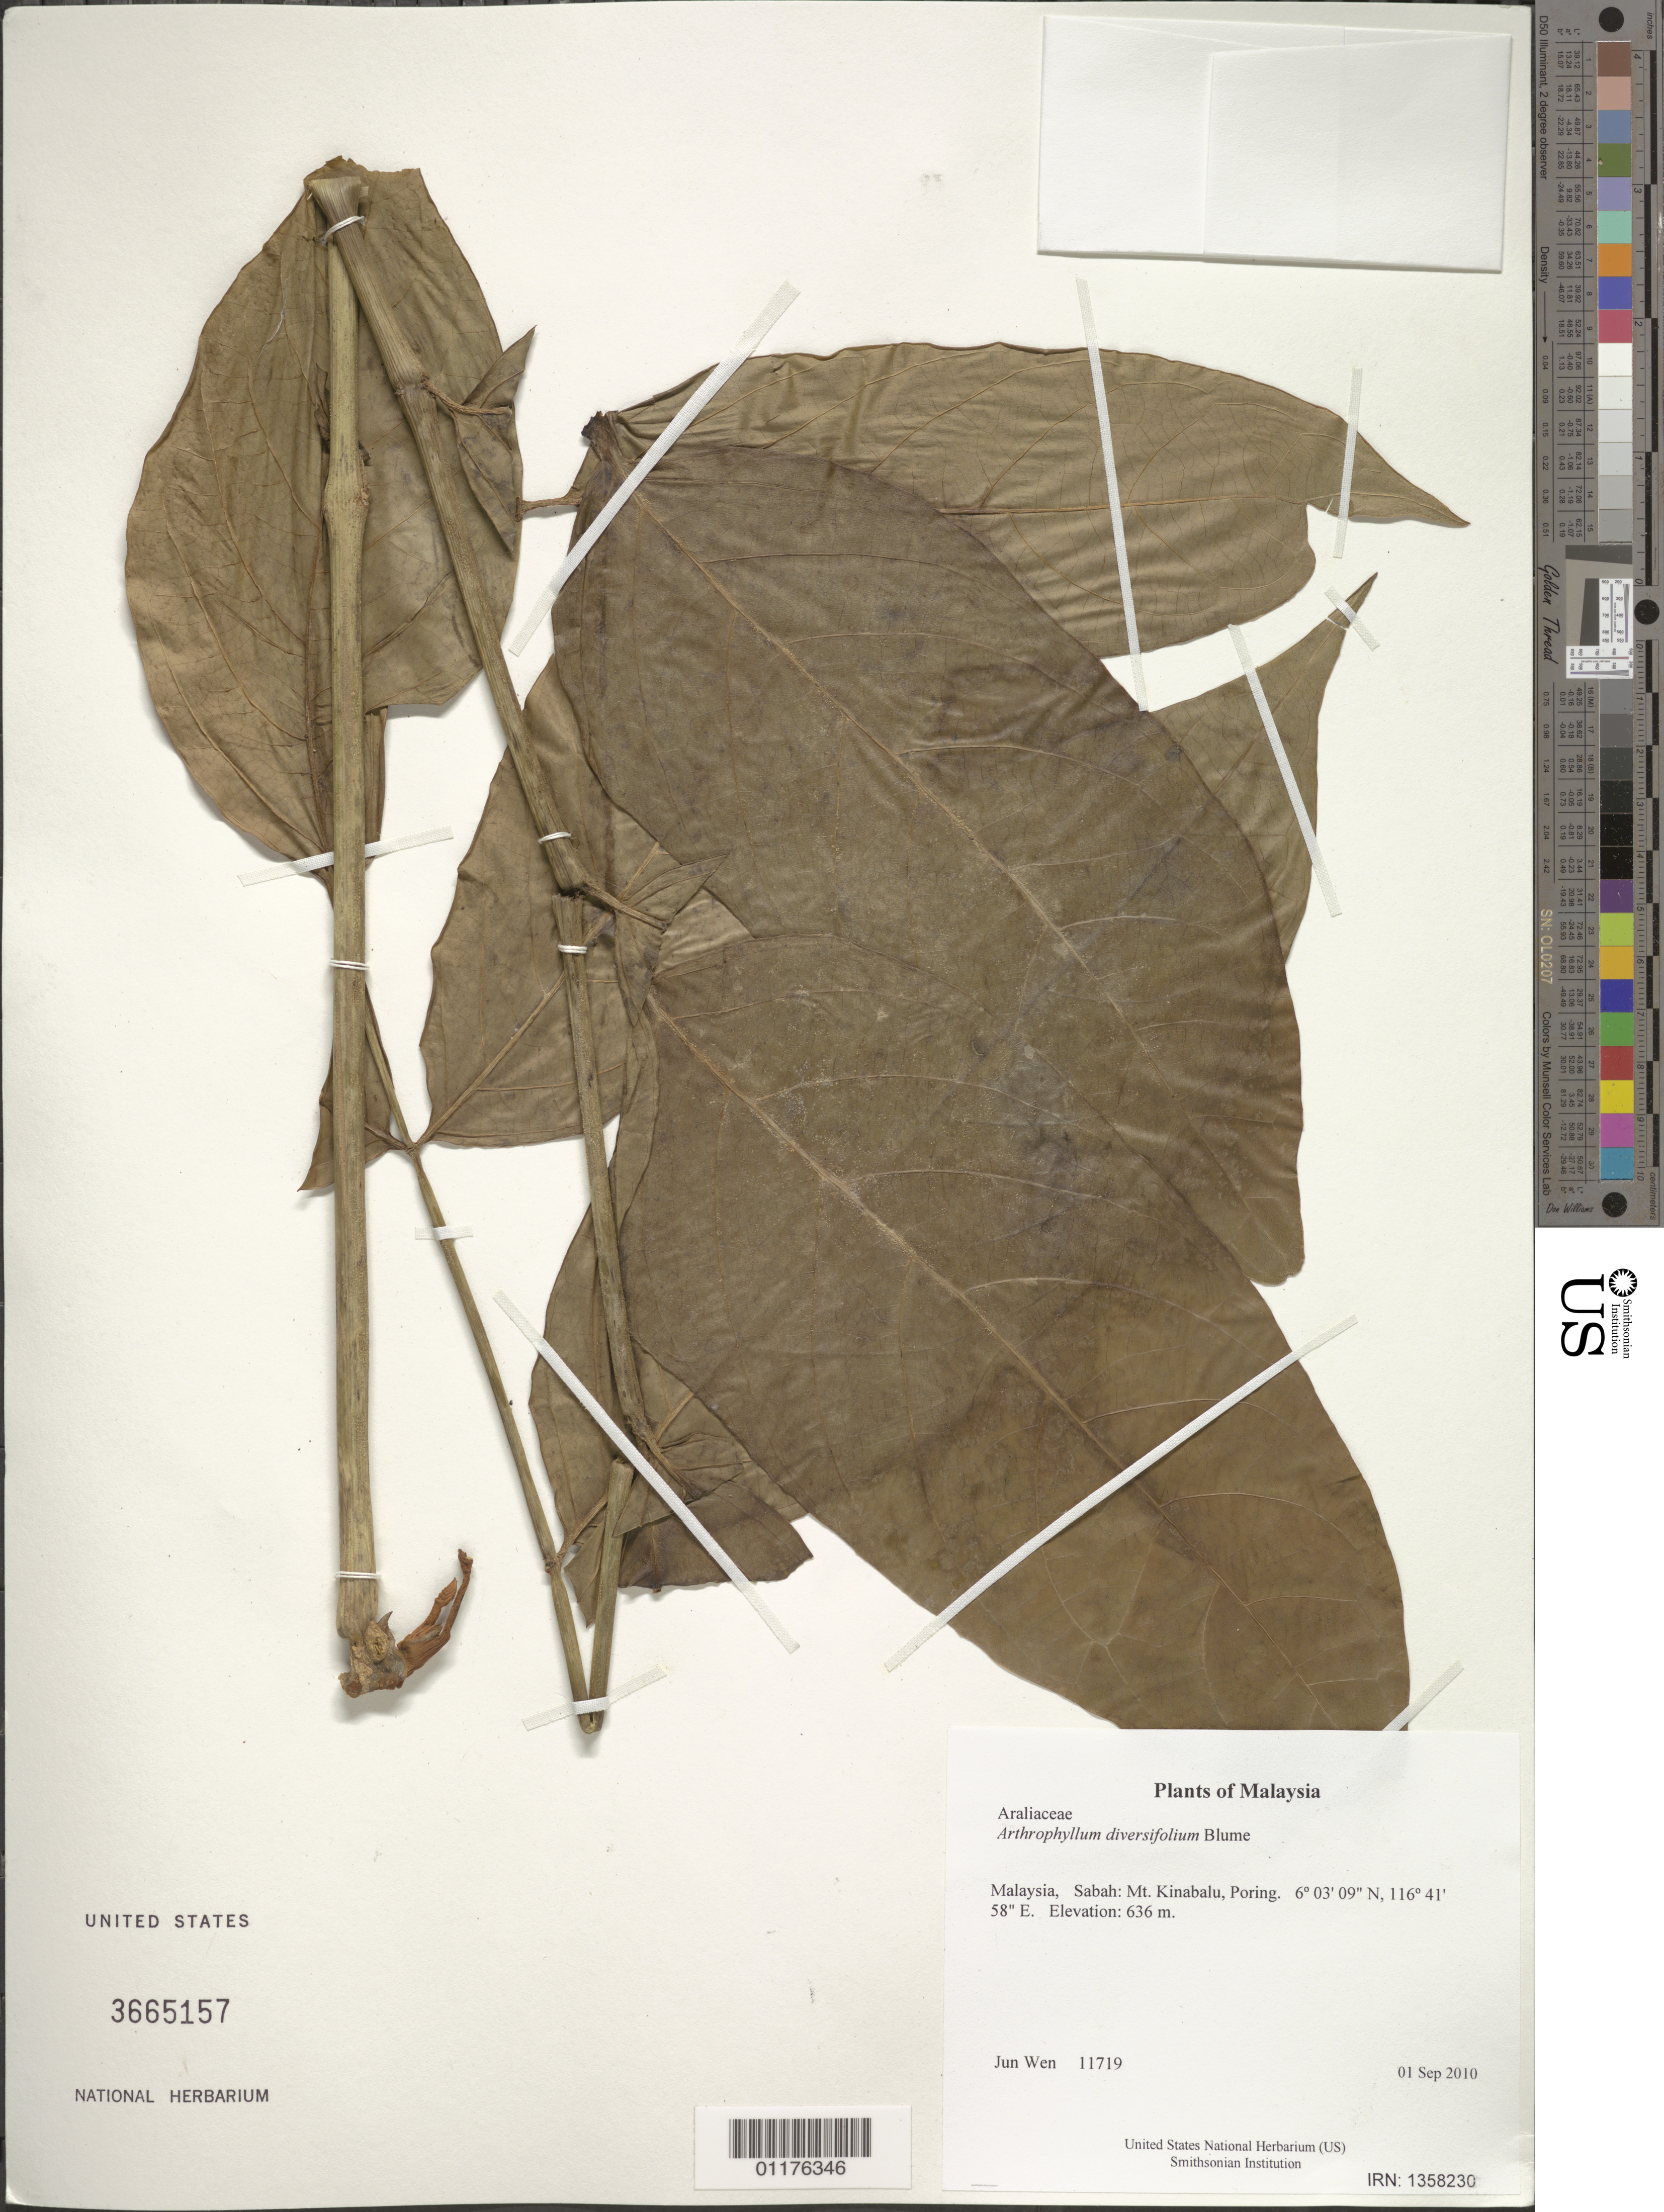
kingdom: Plantae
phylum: Tracheophyta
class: Magnoliopsida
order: Apiales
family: Araliaceae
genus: Arthrophyllum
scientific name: Arthrophyllum diversifolium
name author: Blume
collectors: J. Wen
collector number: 11719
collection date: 2010-09-01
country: Malaysia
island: Borneo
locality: Sabah: Mt. Kinabalu, Poring.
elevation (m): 636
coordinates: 06 03 09.1 N, 116 41 58.1 E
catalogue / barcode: US 3665157